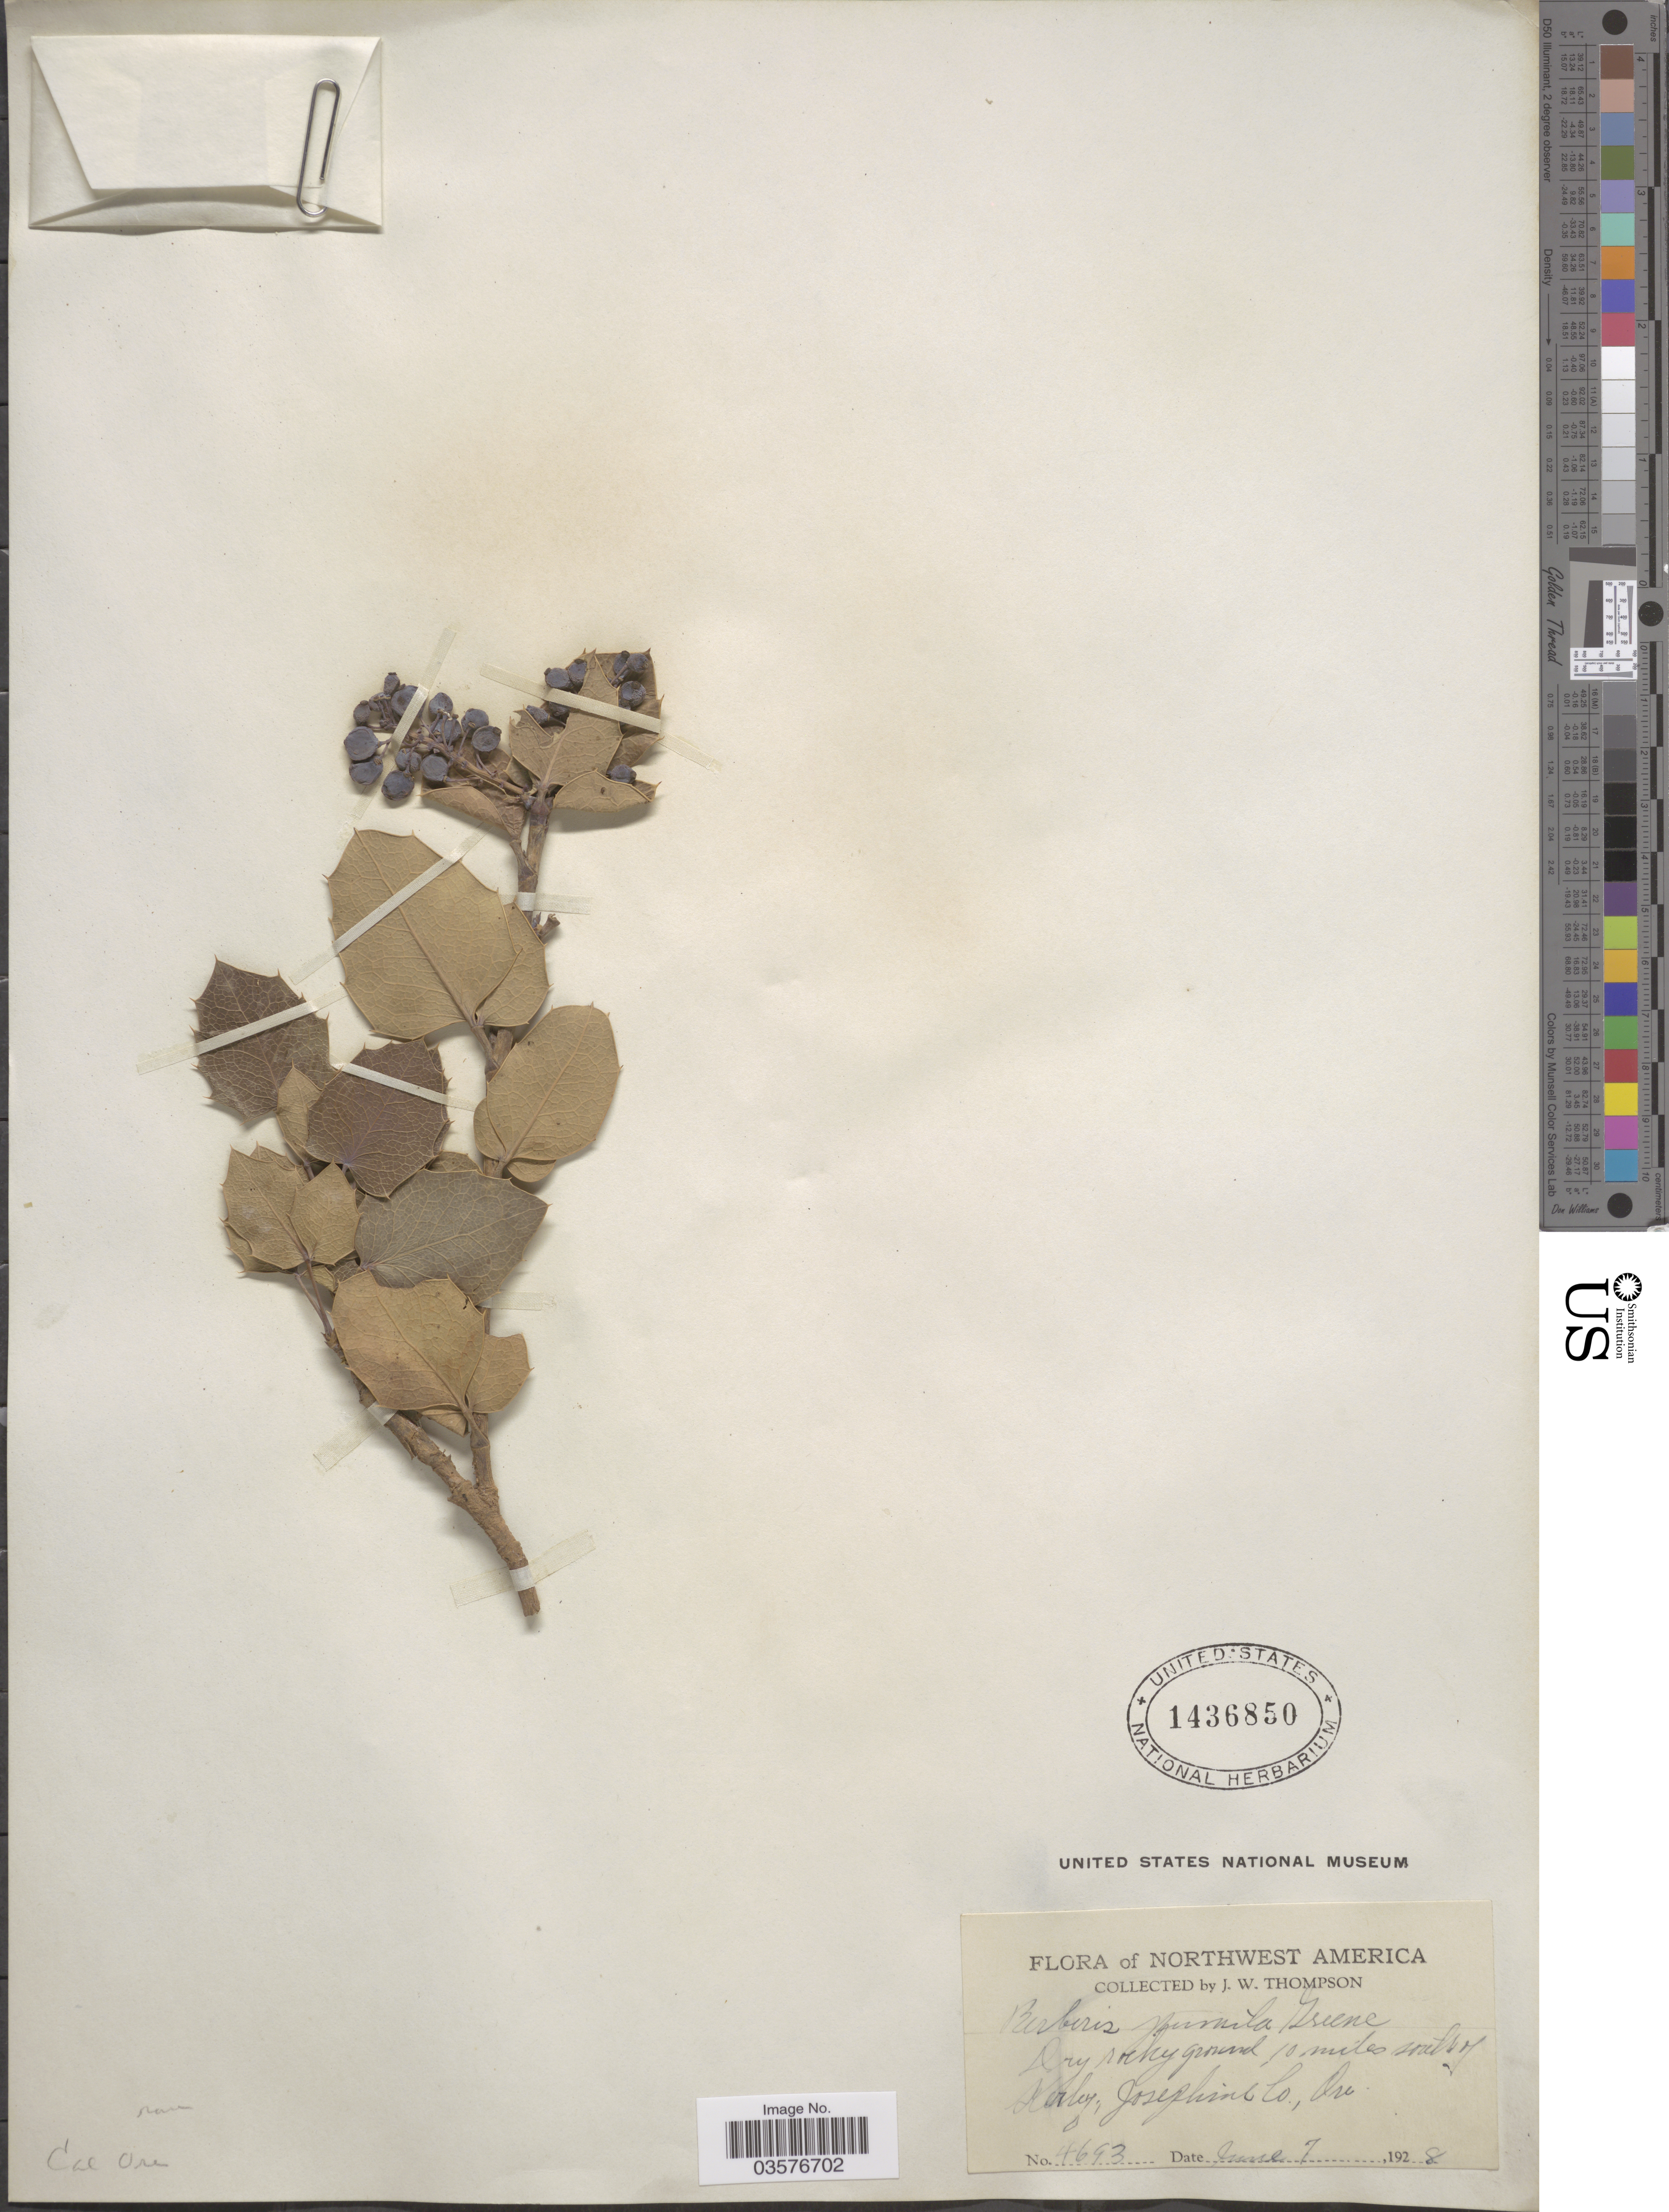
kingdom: Plantae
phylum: Tracheophyta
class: Magnoliopsida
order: Ranunculales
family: Berberidaceae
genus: Mahonia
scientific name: Mahonia pumila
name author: (Greene) Fedde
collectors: J. Thompson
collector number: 4693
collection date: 1928-06-07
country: United States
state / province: Oregon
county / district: Josephine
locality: Northwest America. Dry rocky ground, 10 miles south of Kerby, Josephine Co.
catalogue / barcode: US 1436850